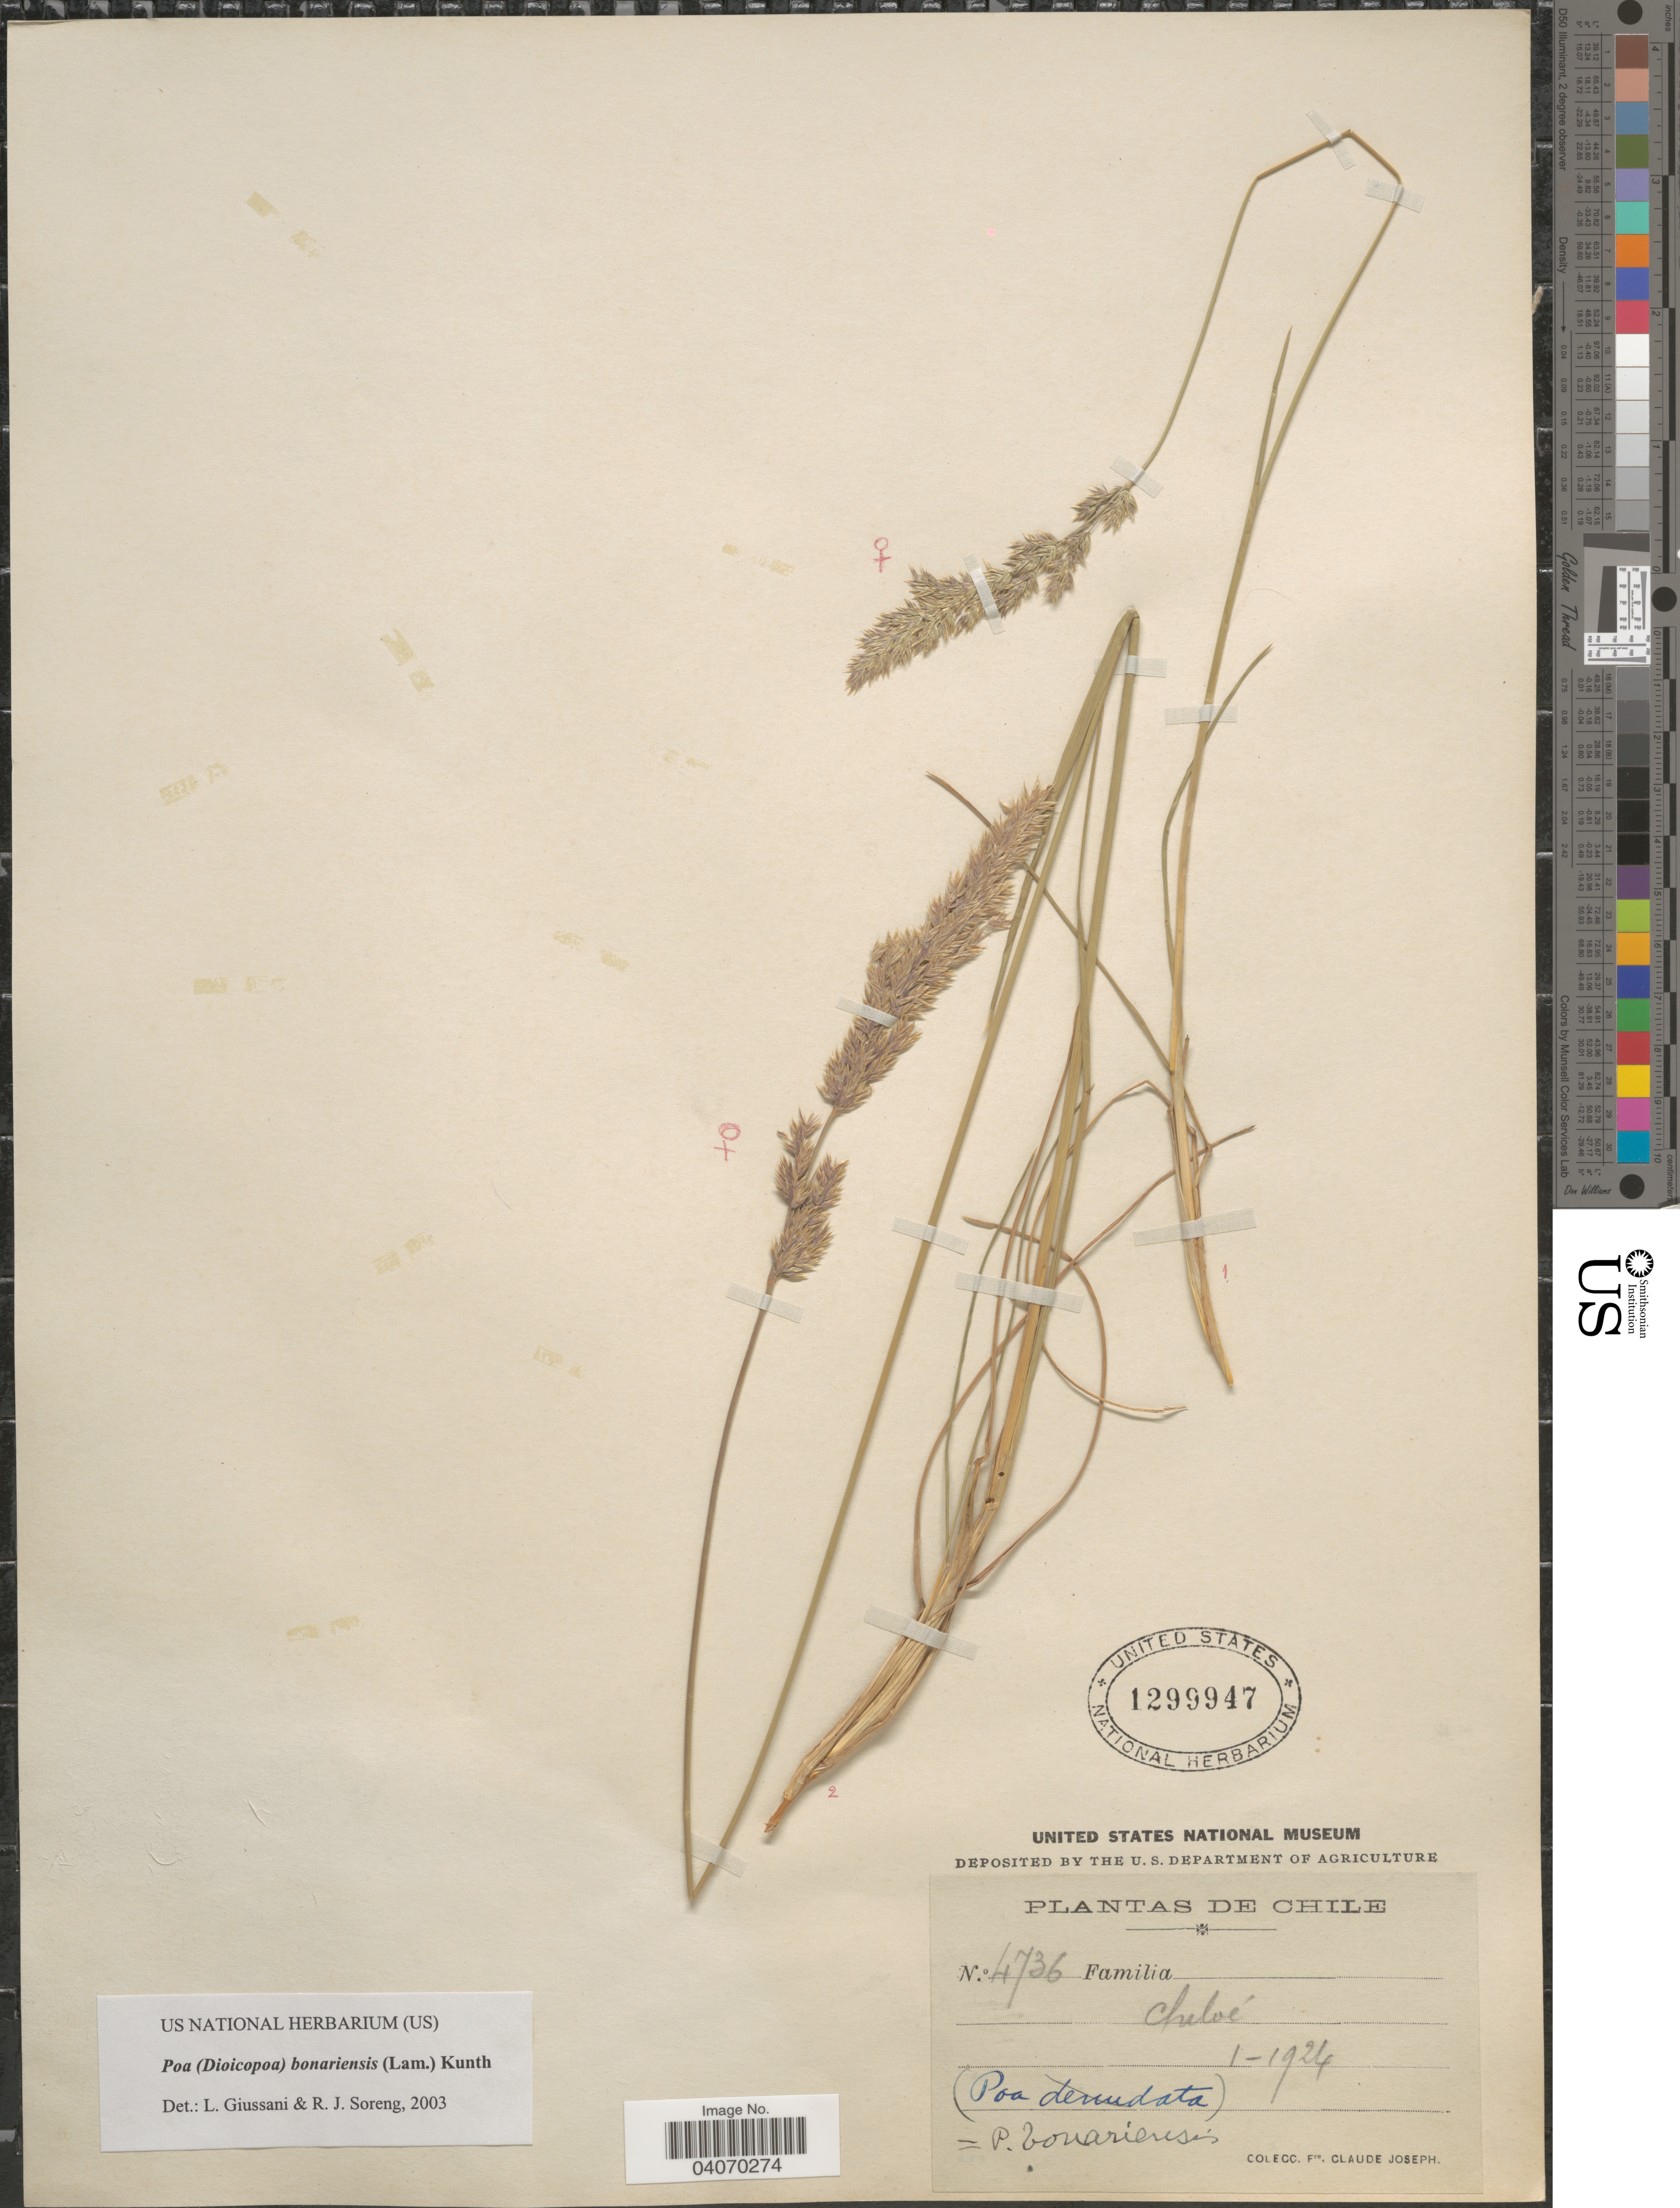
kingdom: Plantae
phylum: Tracheophyta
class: Liliopsida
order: Poales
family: Poaceae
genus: Poa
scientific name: Poa bonariensis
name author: (Lam.) Kunth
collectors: Bro. Claude-Joseph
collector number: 4736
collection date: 1924-01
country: Chile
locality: Chiloé.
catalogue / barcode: US 1299947